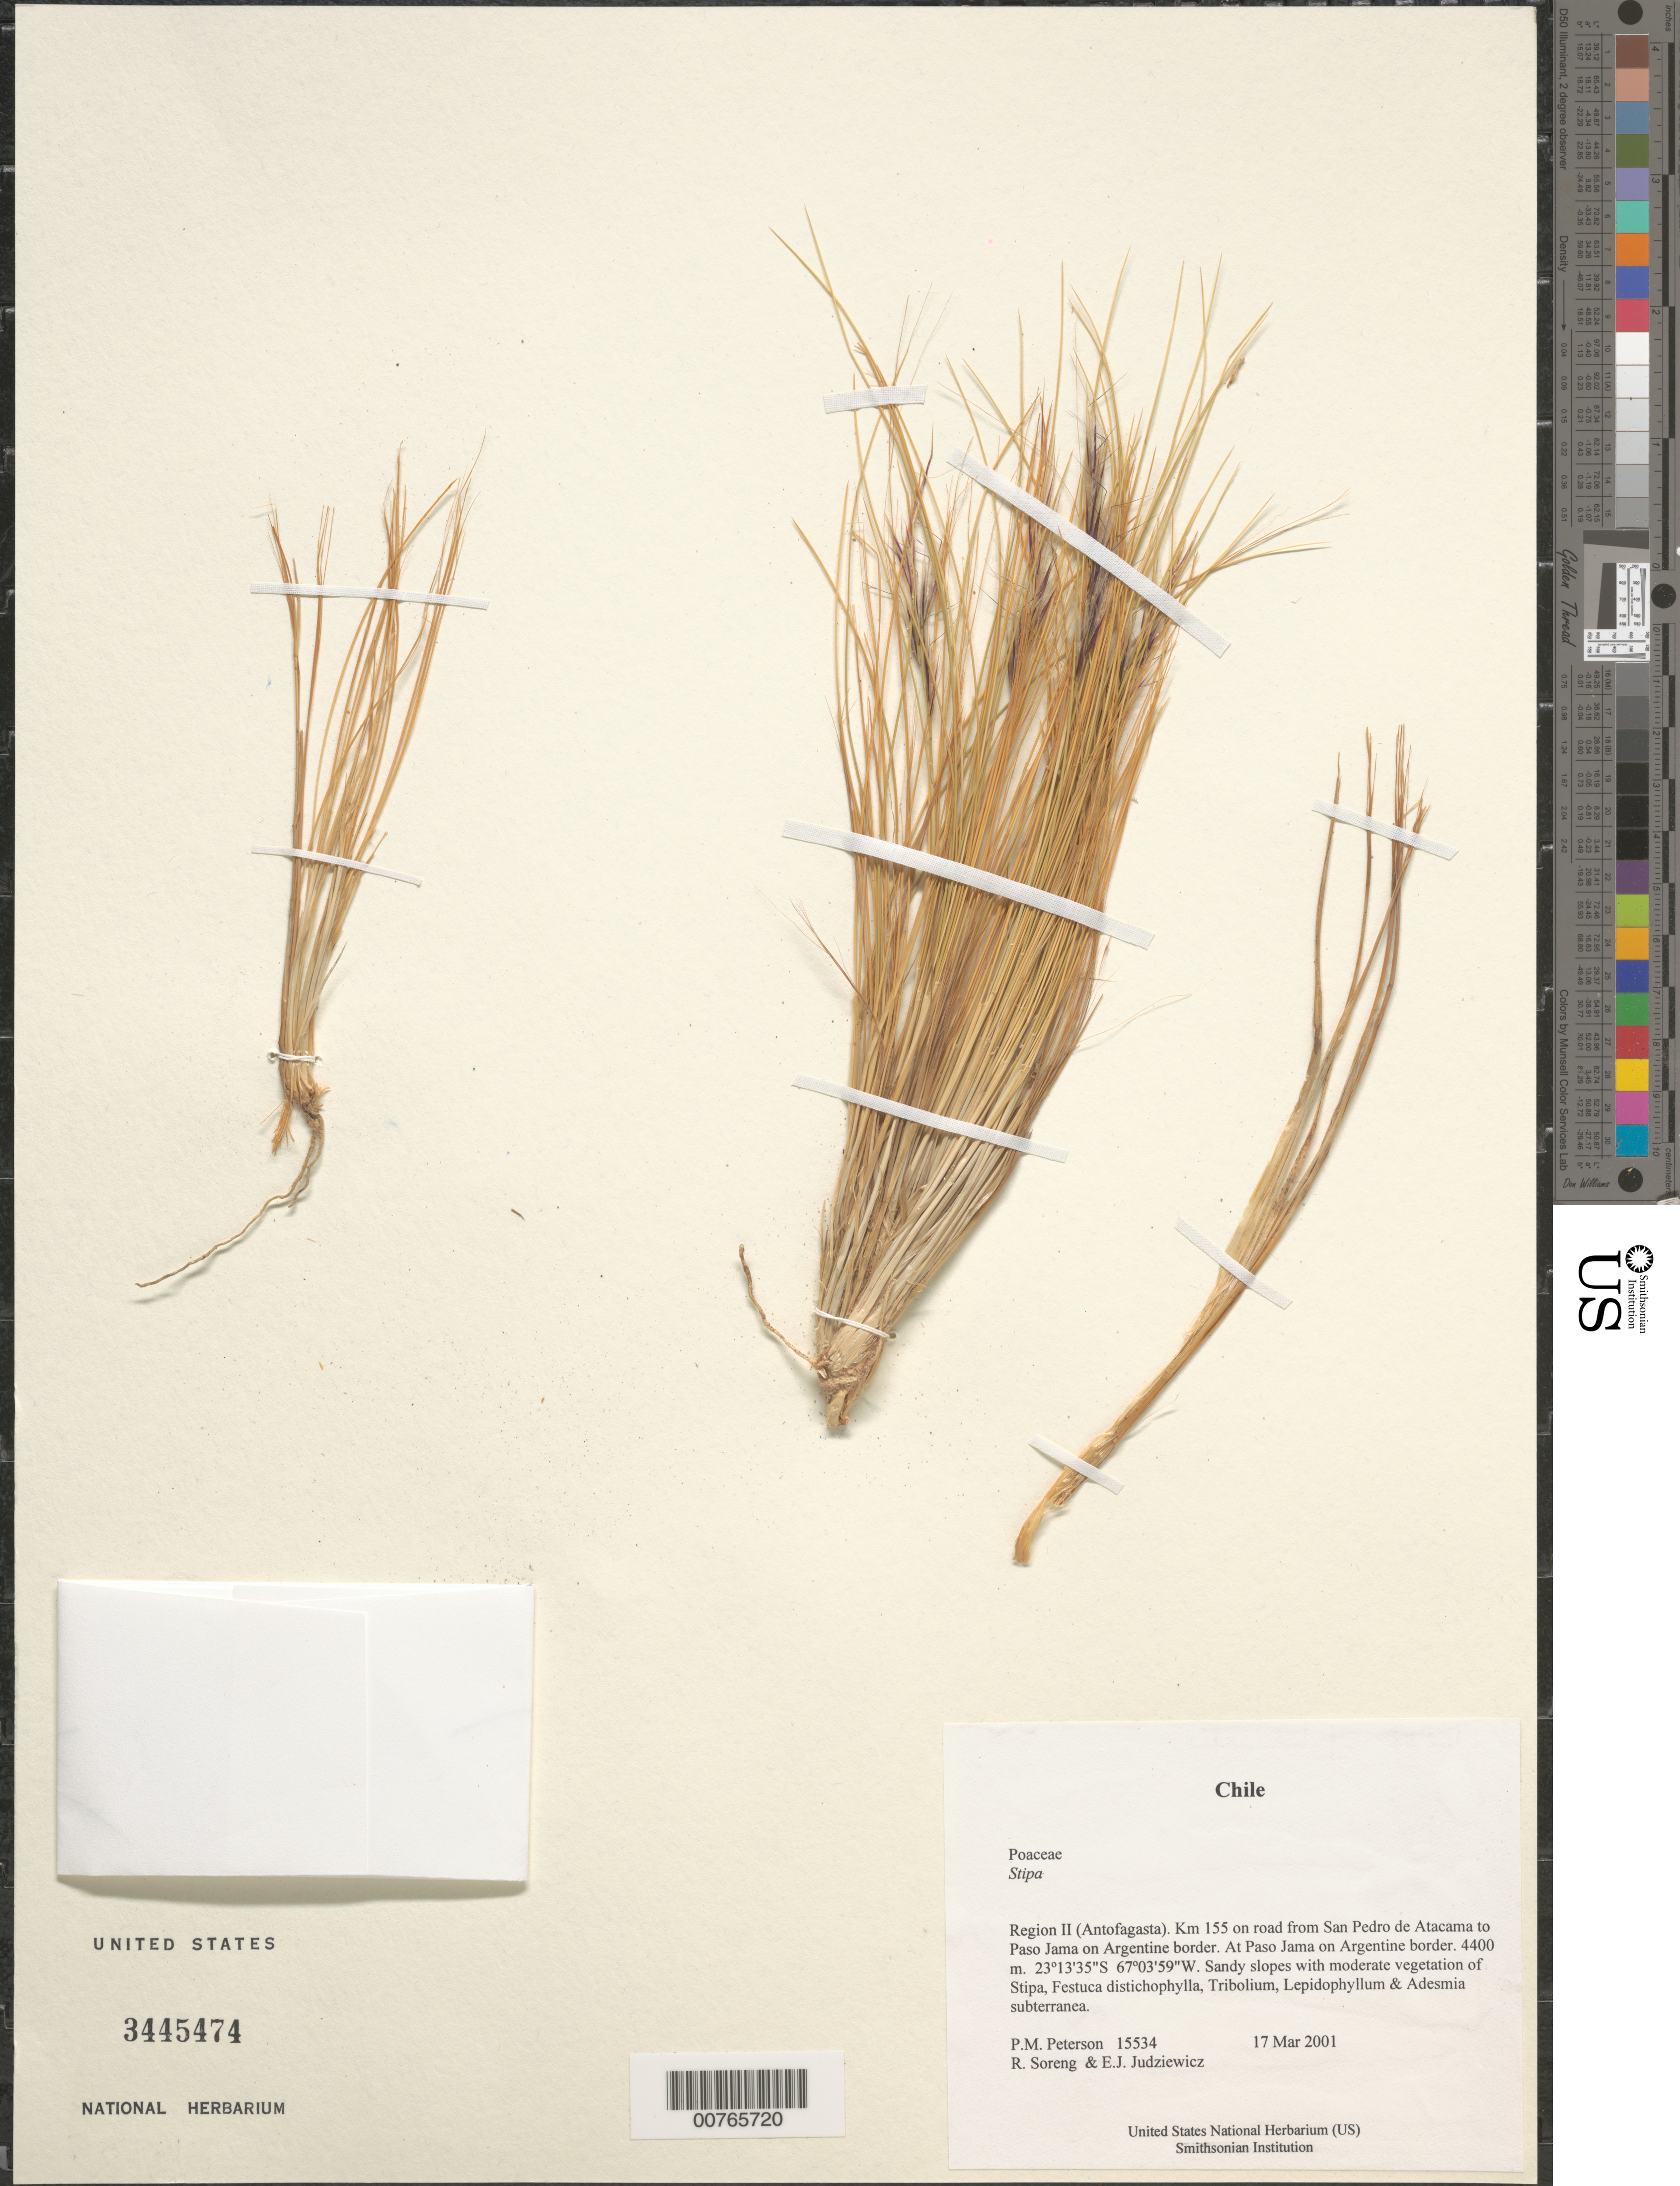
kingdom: Plantae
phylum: Tracheophyta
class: Liliopsida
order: Poales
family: Poaceae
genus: Stipa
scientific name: Stipa sp.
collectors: P. M. Peterson, R. J. Soreng & E. J. Judziewicz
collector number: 15534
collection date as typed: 17 Mar 2001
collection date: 2001-03-17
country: Chile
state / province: Antofagasta (II)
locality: Km 155 on road from San Pedro de Atacama to Paso Jama on Argentine border. At Paso Jama on Argentine border.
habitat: Sandy slopes with moderate vegetation of Stipa, Festuca distichophylla, Tribolium, Lepidophyllum & Adesmia subterranea.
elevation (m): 4400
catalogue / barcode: US 3445474